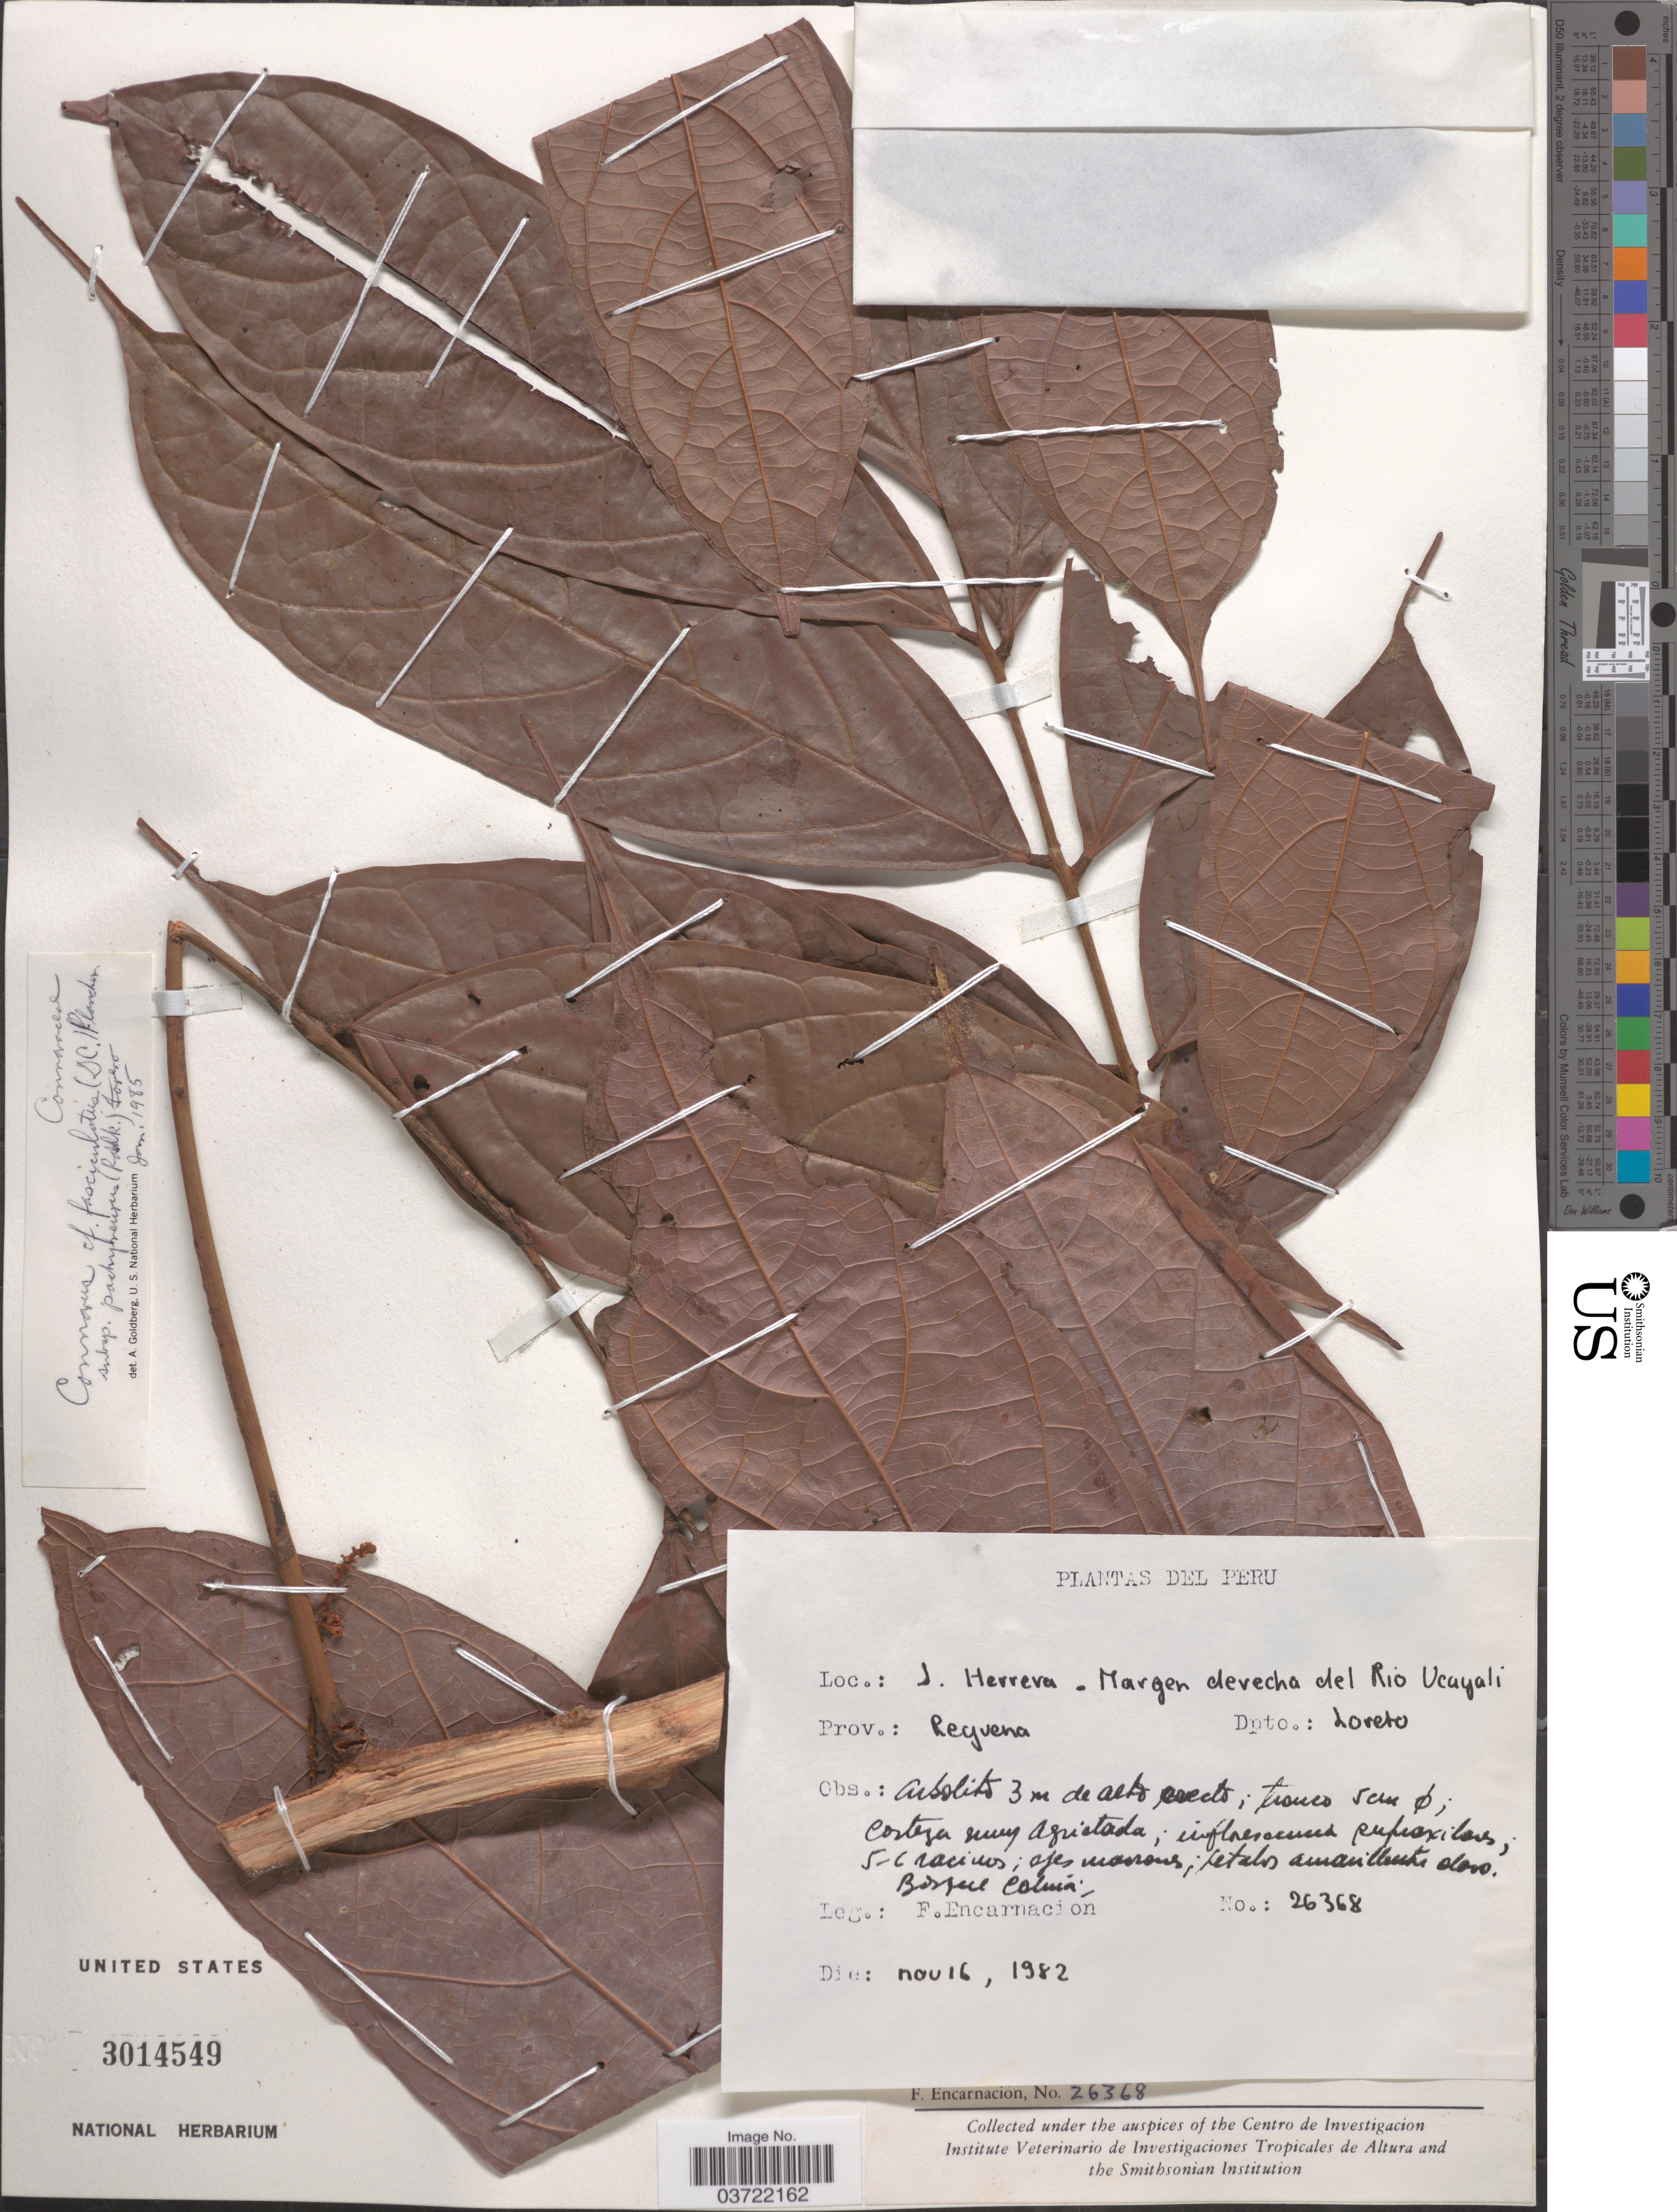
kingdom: Plantae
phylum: Tracheophyta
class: Magnoliopsida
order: Oxalidales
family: Connaraceae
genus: Connarus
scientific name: Connarus fasciculatus subsp. pachyneurus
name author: (Radlk.) Forero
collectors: F. Encarnación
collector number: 26368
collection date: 1982-11-16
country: Peru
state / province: Loreto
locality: J. Herrera- Margen derecha del Rio Ucayali. Prov.: Requena Dpto.: Loreto.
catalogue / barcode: US 3014549